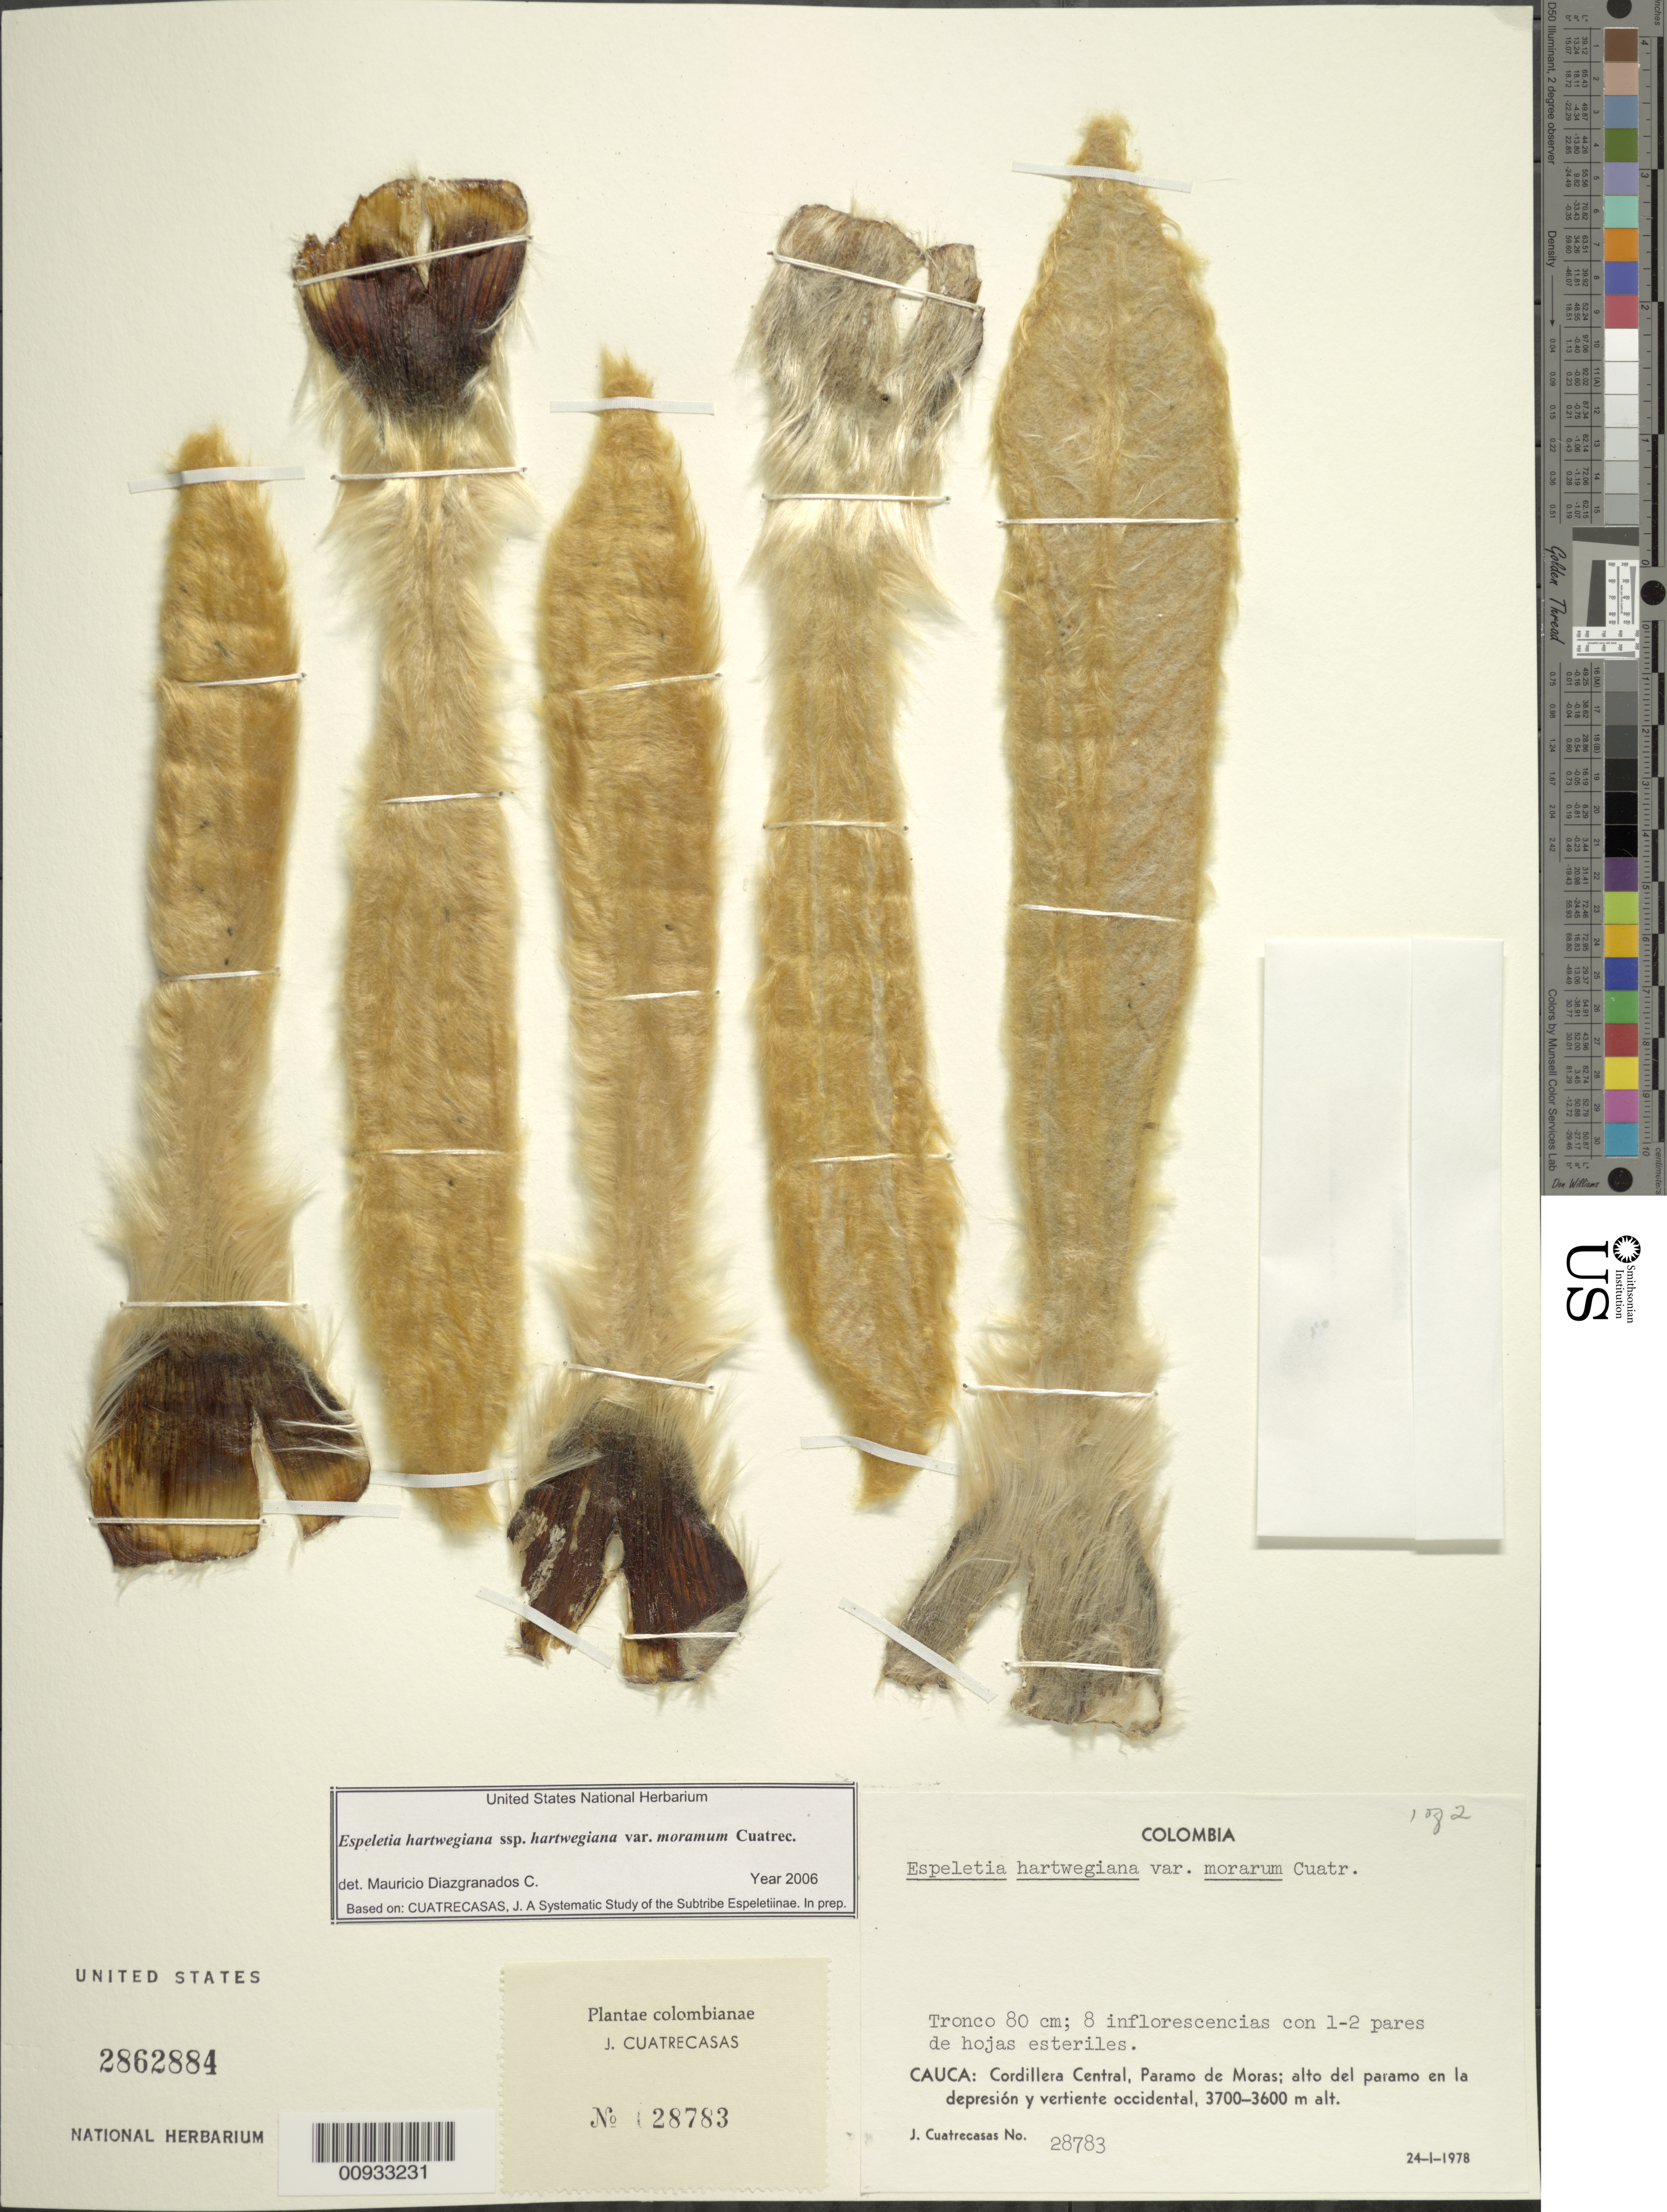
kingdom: Plantae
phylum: Tracheophyta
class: Magnoliopsida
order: Asterales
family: Asteraceae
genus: Espeletia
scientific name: Espeletia hartwegiana var. morarum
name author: Cuatrec.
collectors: J. Cuatrecasas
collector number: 28783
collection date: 1978-02-24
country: Colombia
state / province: Cauca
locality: Páramo de Moras. Cordillera Central, alto del páramo en la depresión, y vertiente occidental.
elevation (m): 3600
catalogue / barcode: US 2862884